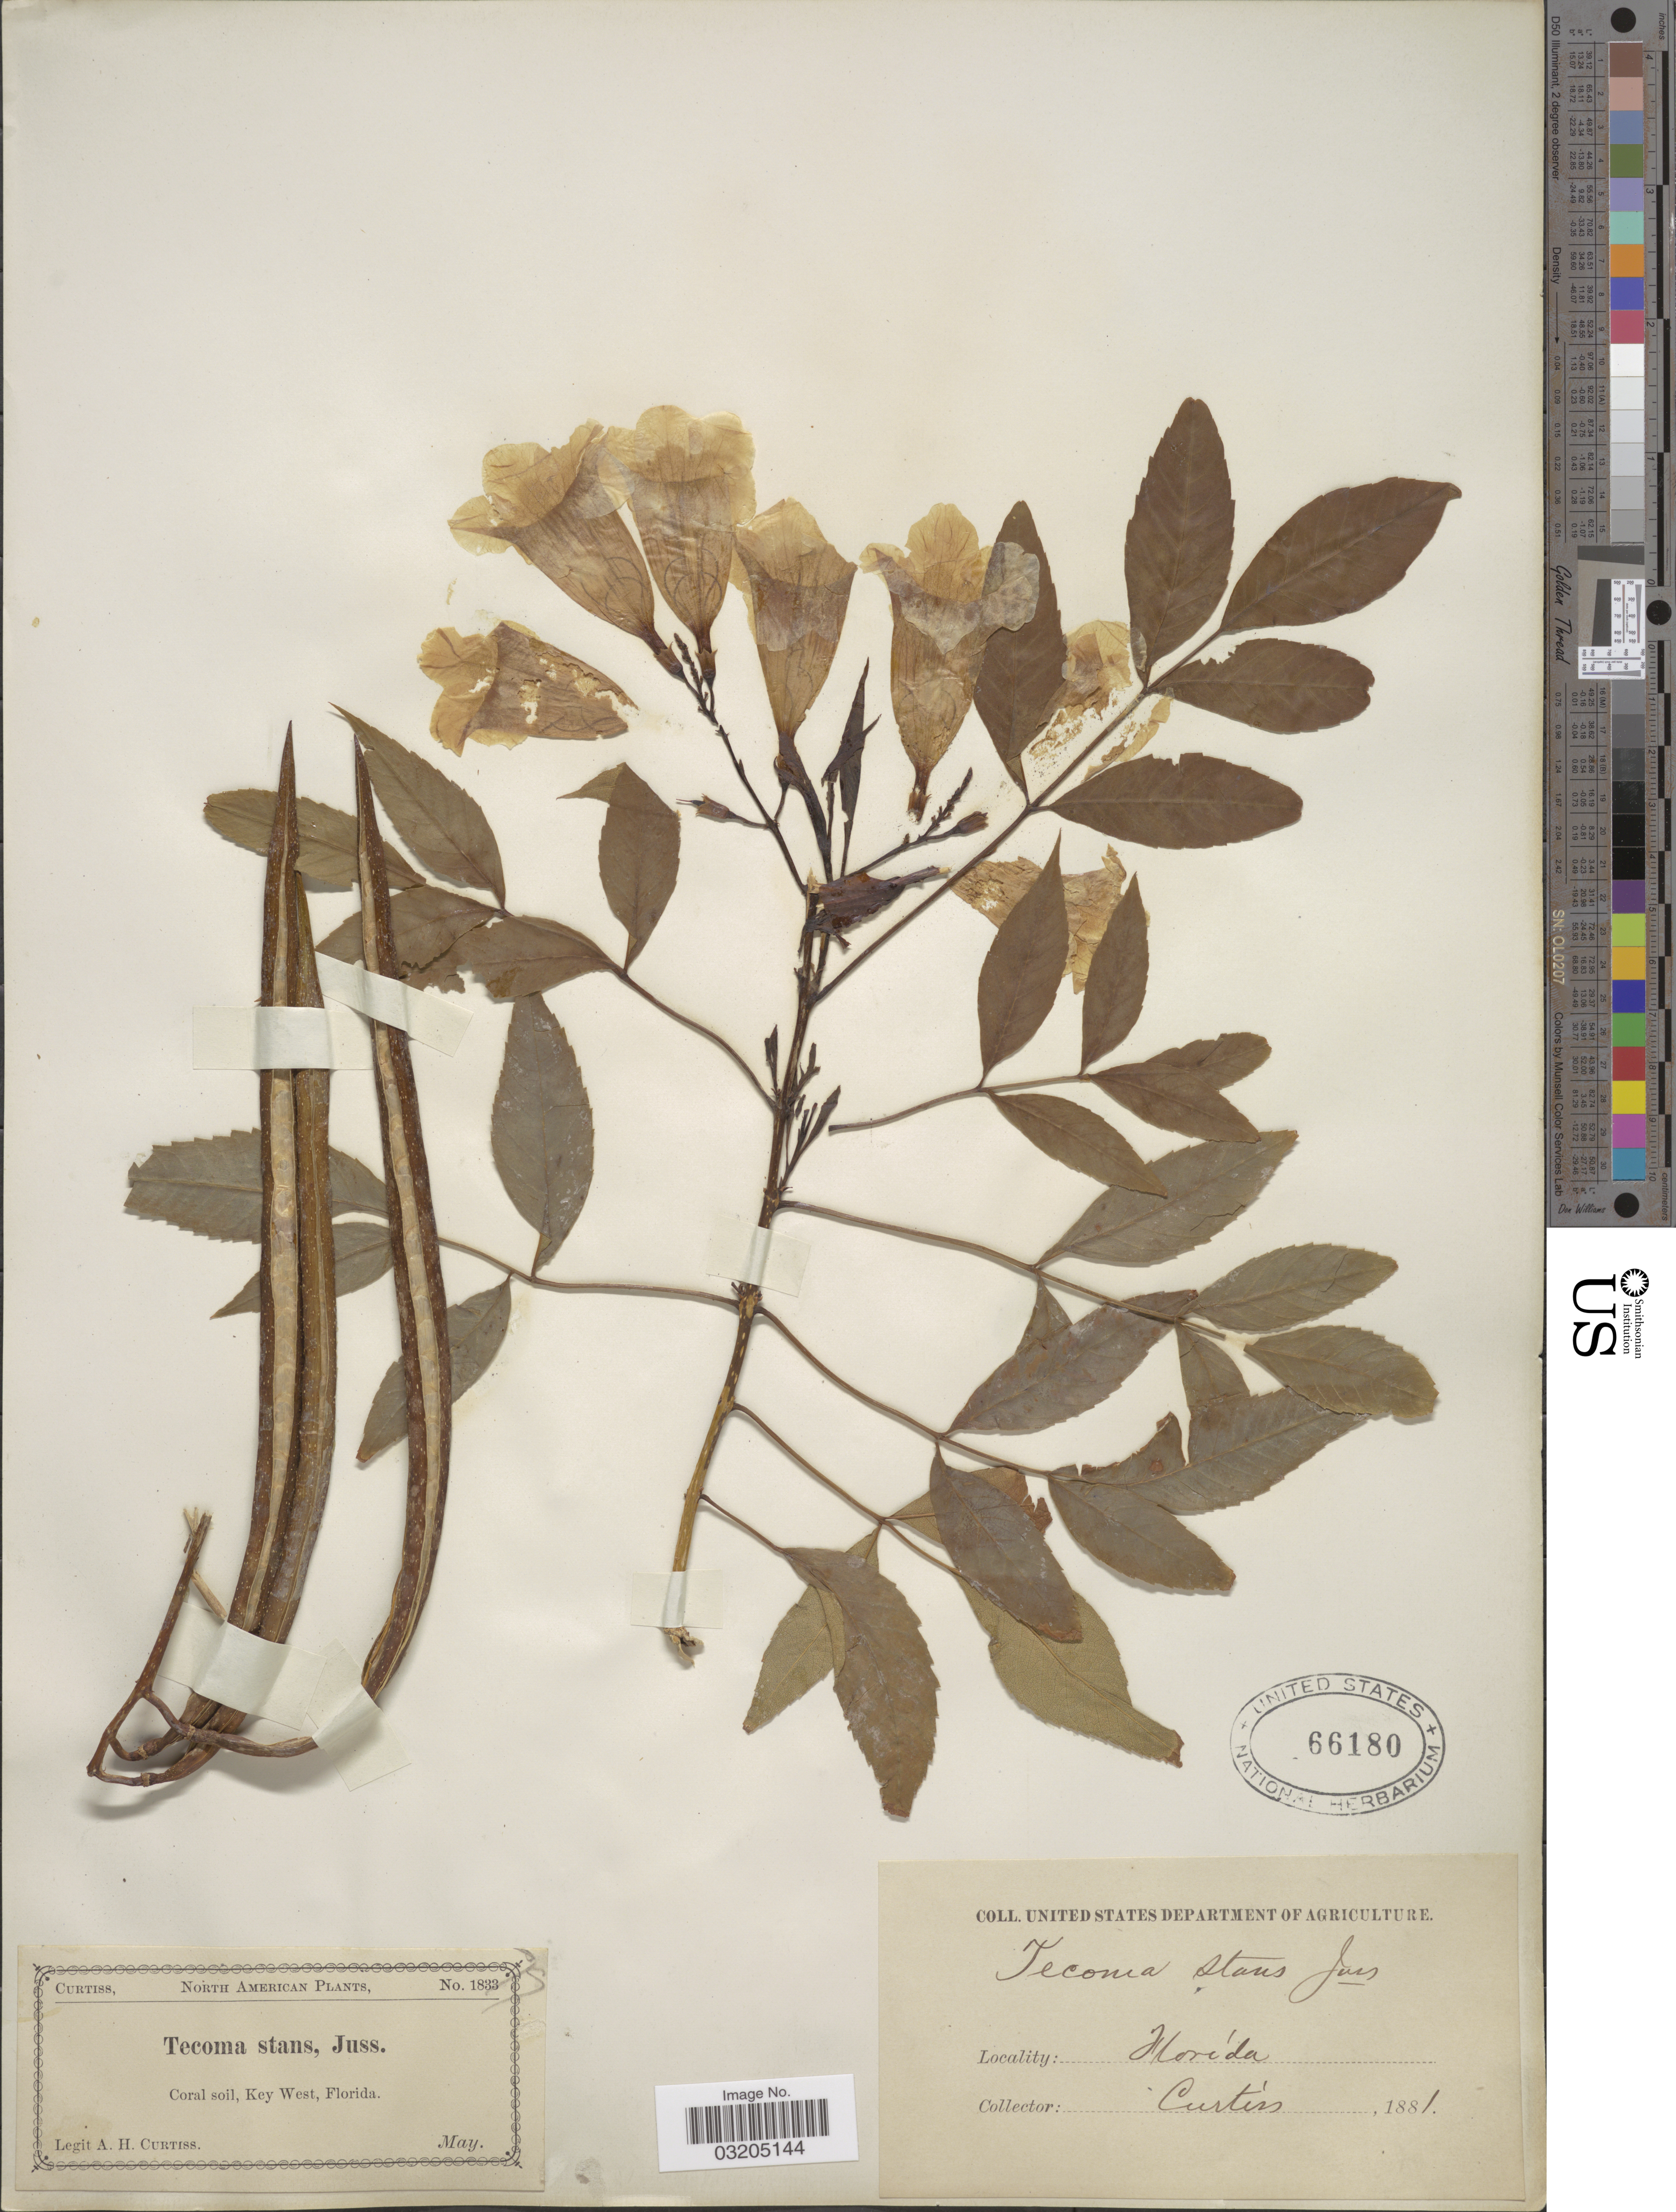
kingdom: Plantae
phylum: Tracheophyta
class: Magnoliopsida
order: Lamiales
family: Bignoniaceae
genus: Tecoma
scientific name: Tecoma stans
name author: (L.) Juss. ex Kunth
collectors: A. H. Curtiss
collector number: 1833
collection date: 1881-05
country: United States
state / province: Florida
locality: Coral soil, Key West.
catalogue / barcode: US 66180